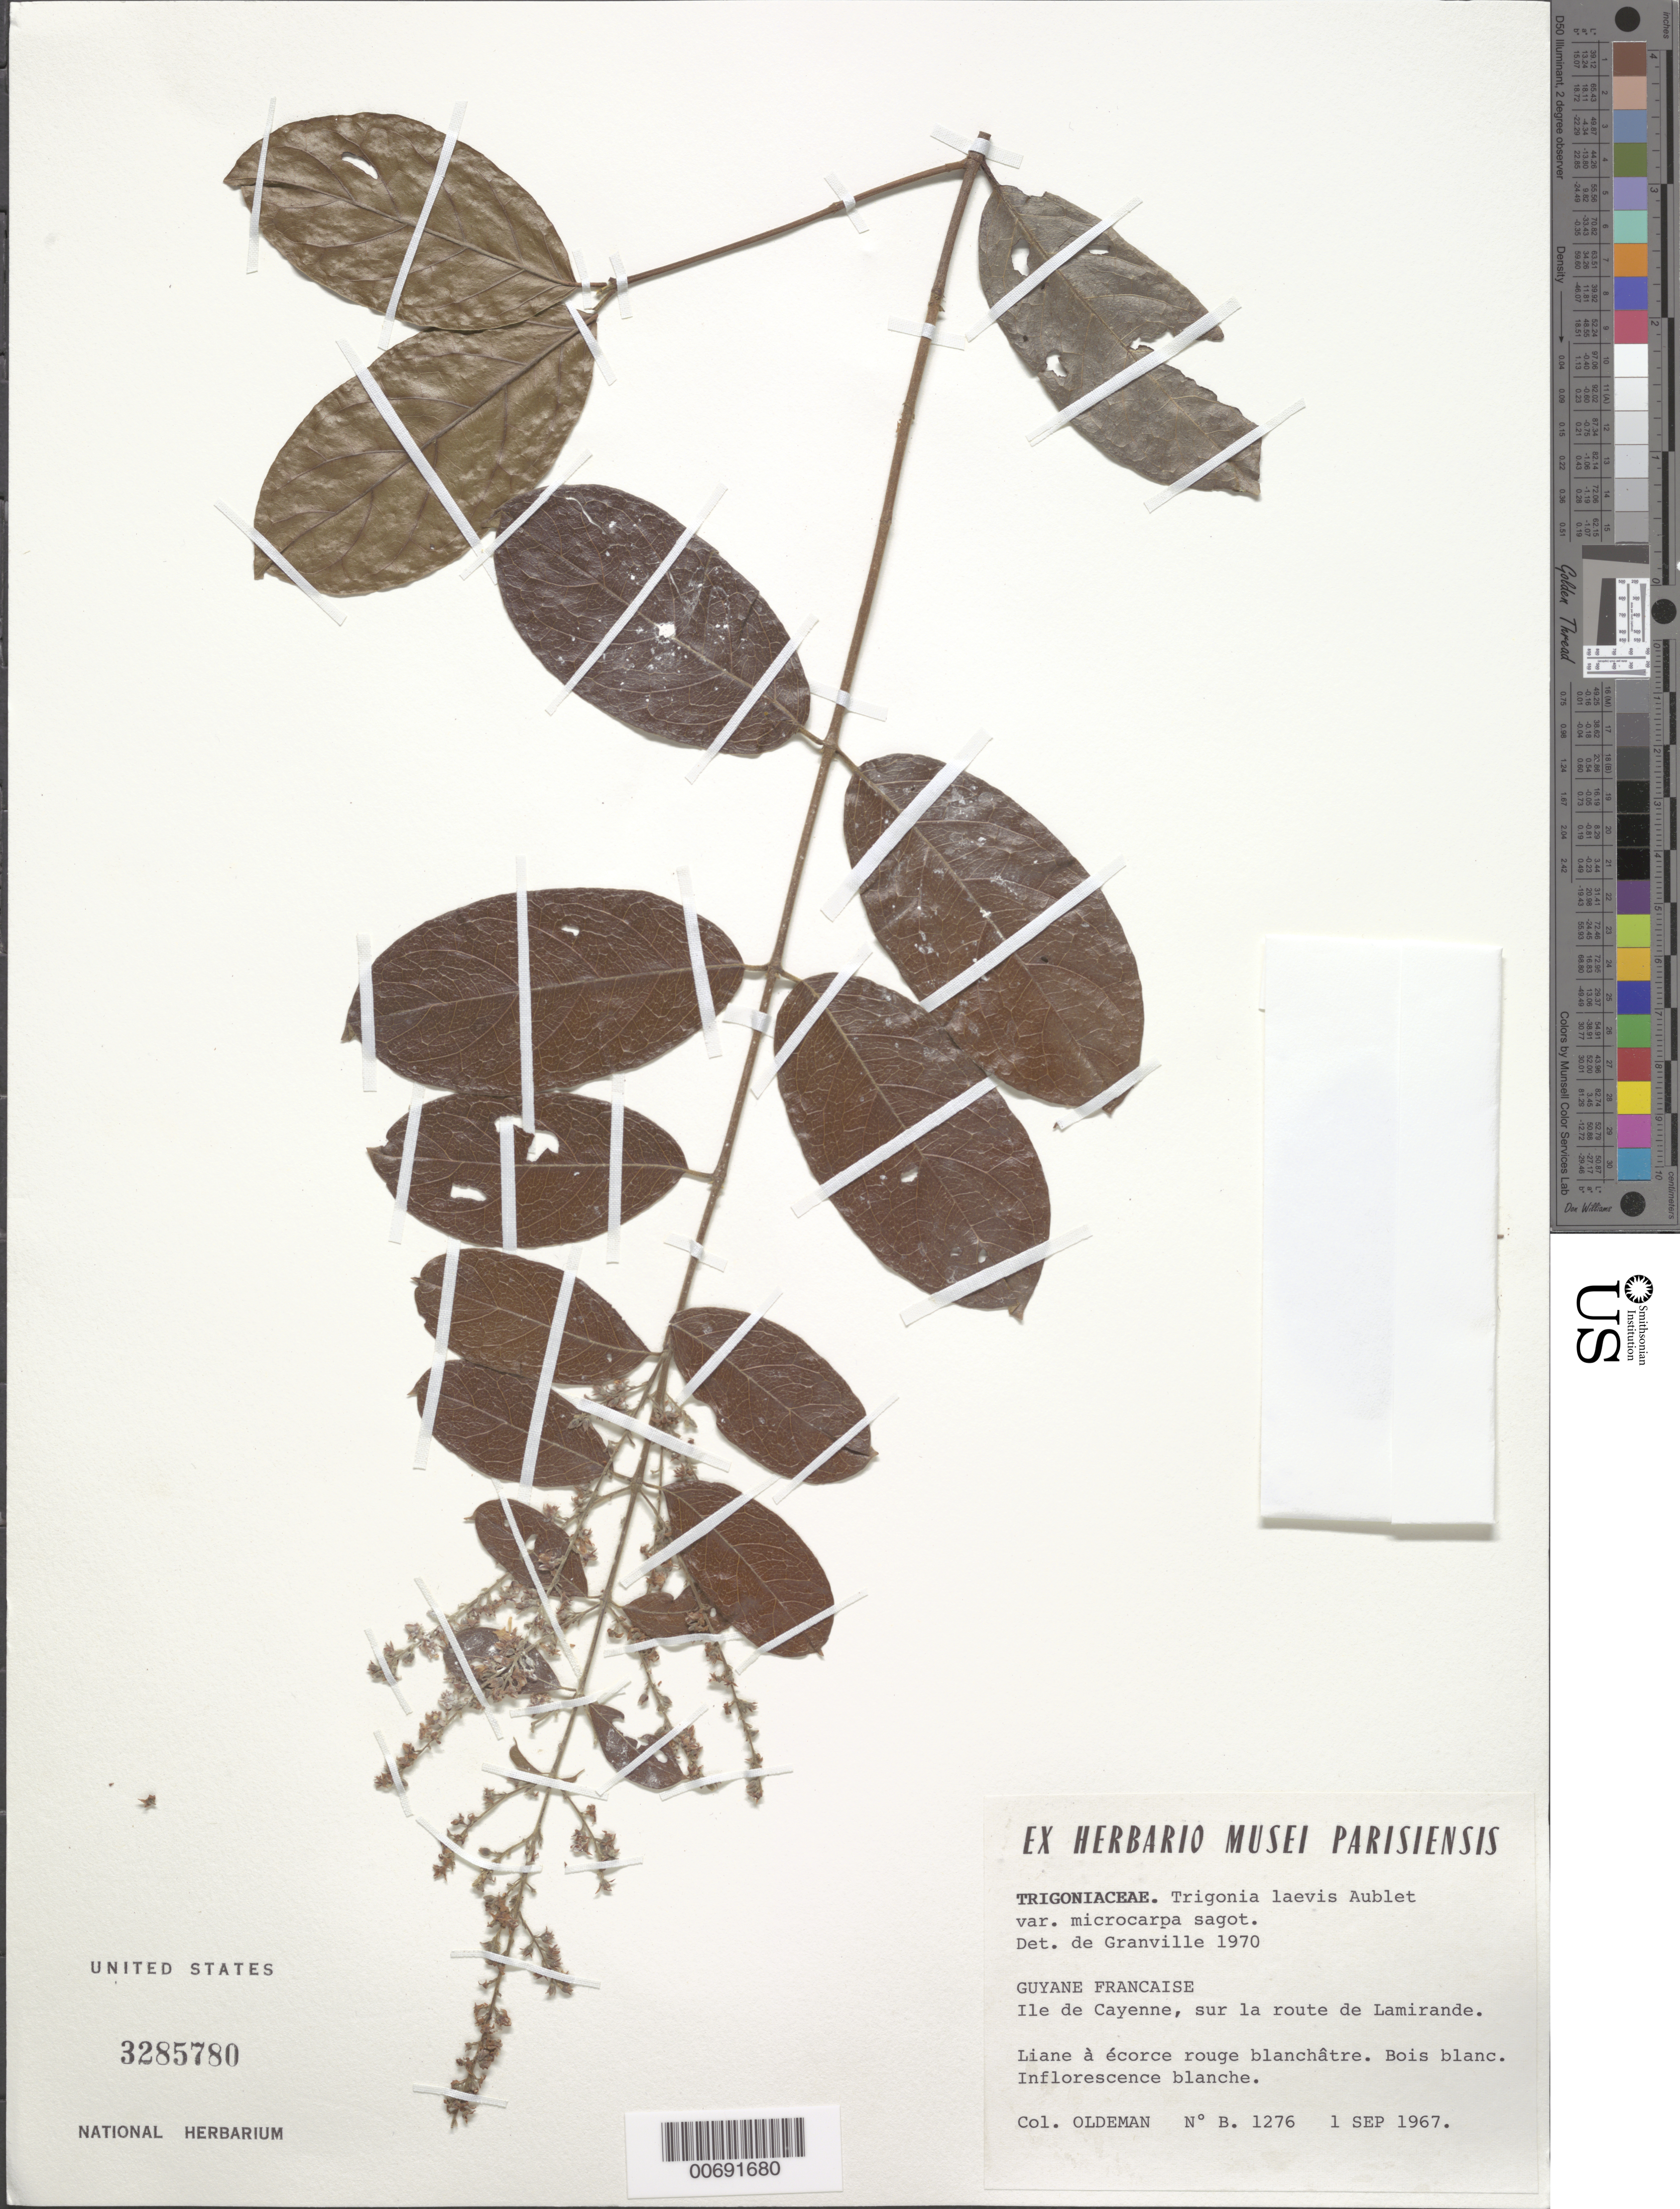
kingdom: Plantae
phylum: Tracheophyta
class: Magnoliopsida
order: Malpighiales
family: Trigoniaceae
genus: Trigonia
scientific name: Trigonia laevis var. microcarpa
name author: (Sagot ex Warm.) Sagot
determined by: Granville, J. J. de, (CAY), Institut de Recherche pour le Developpement (IRD) (FRENCH GUIANA)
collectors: R. Oldeman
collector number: B 1276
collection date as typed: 1-Sep-67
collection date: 1967-09-01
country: French Guiana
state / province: Cayenne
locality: Ile de Cayenne, sur la route de La Mirande, Réserve de la Mirande - 1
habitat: Roadside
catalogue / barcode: US 3285780